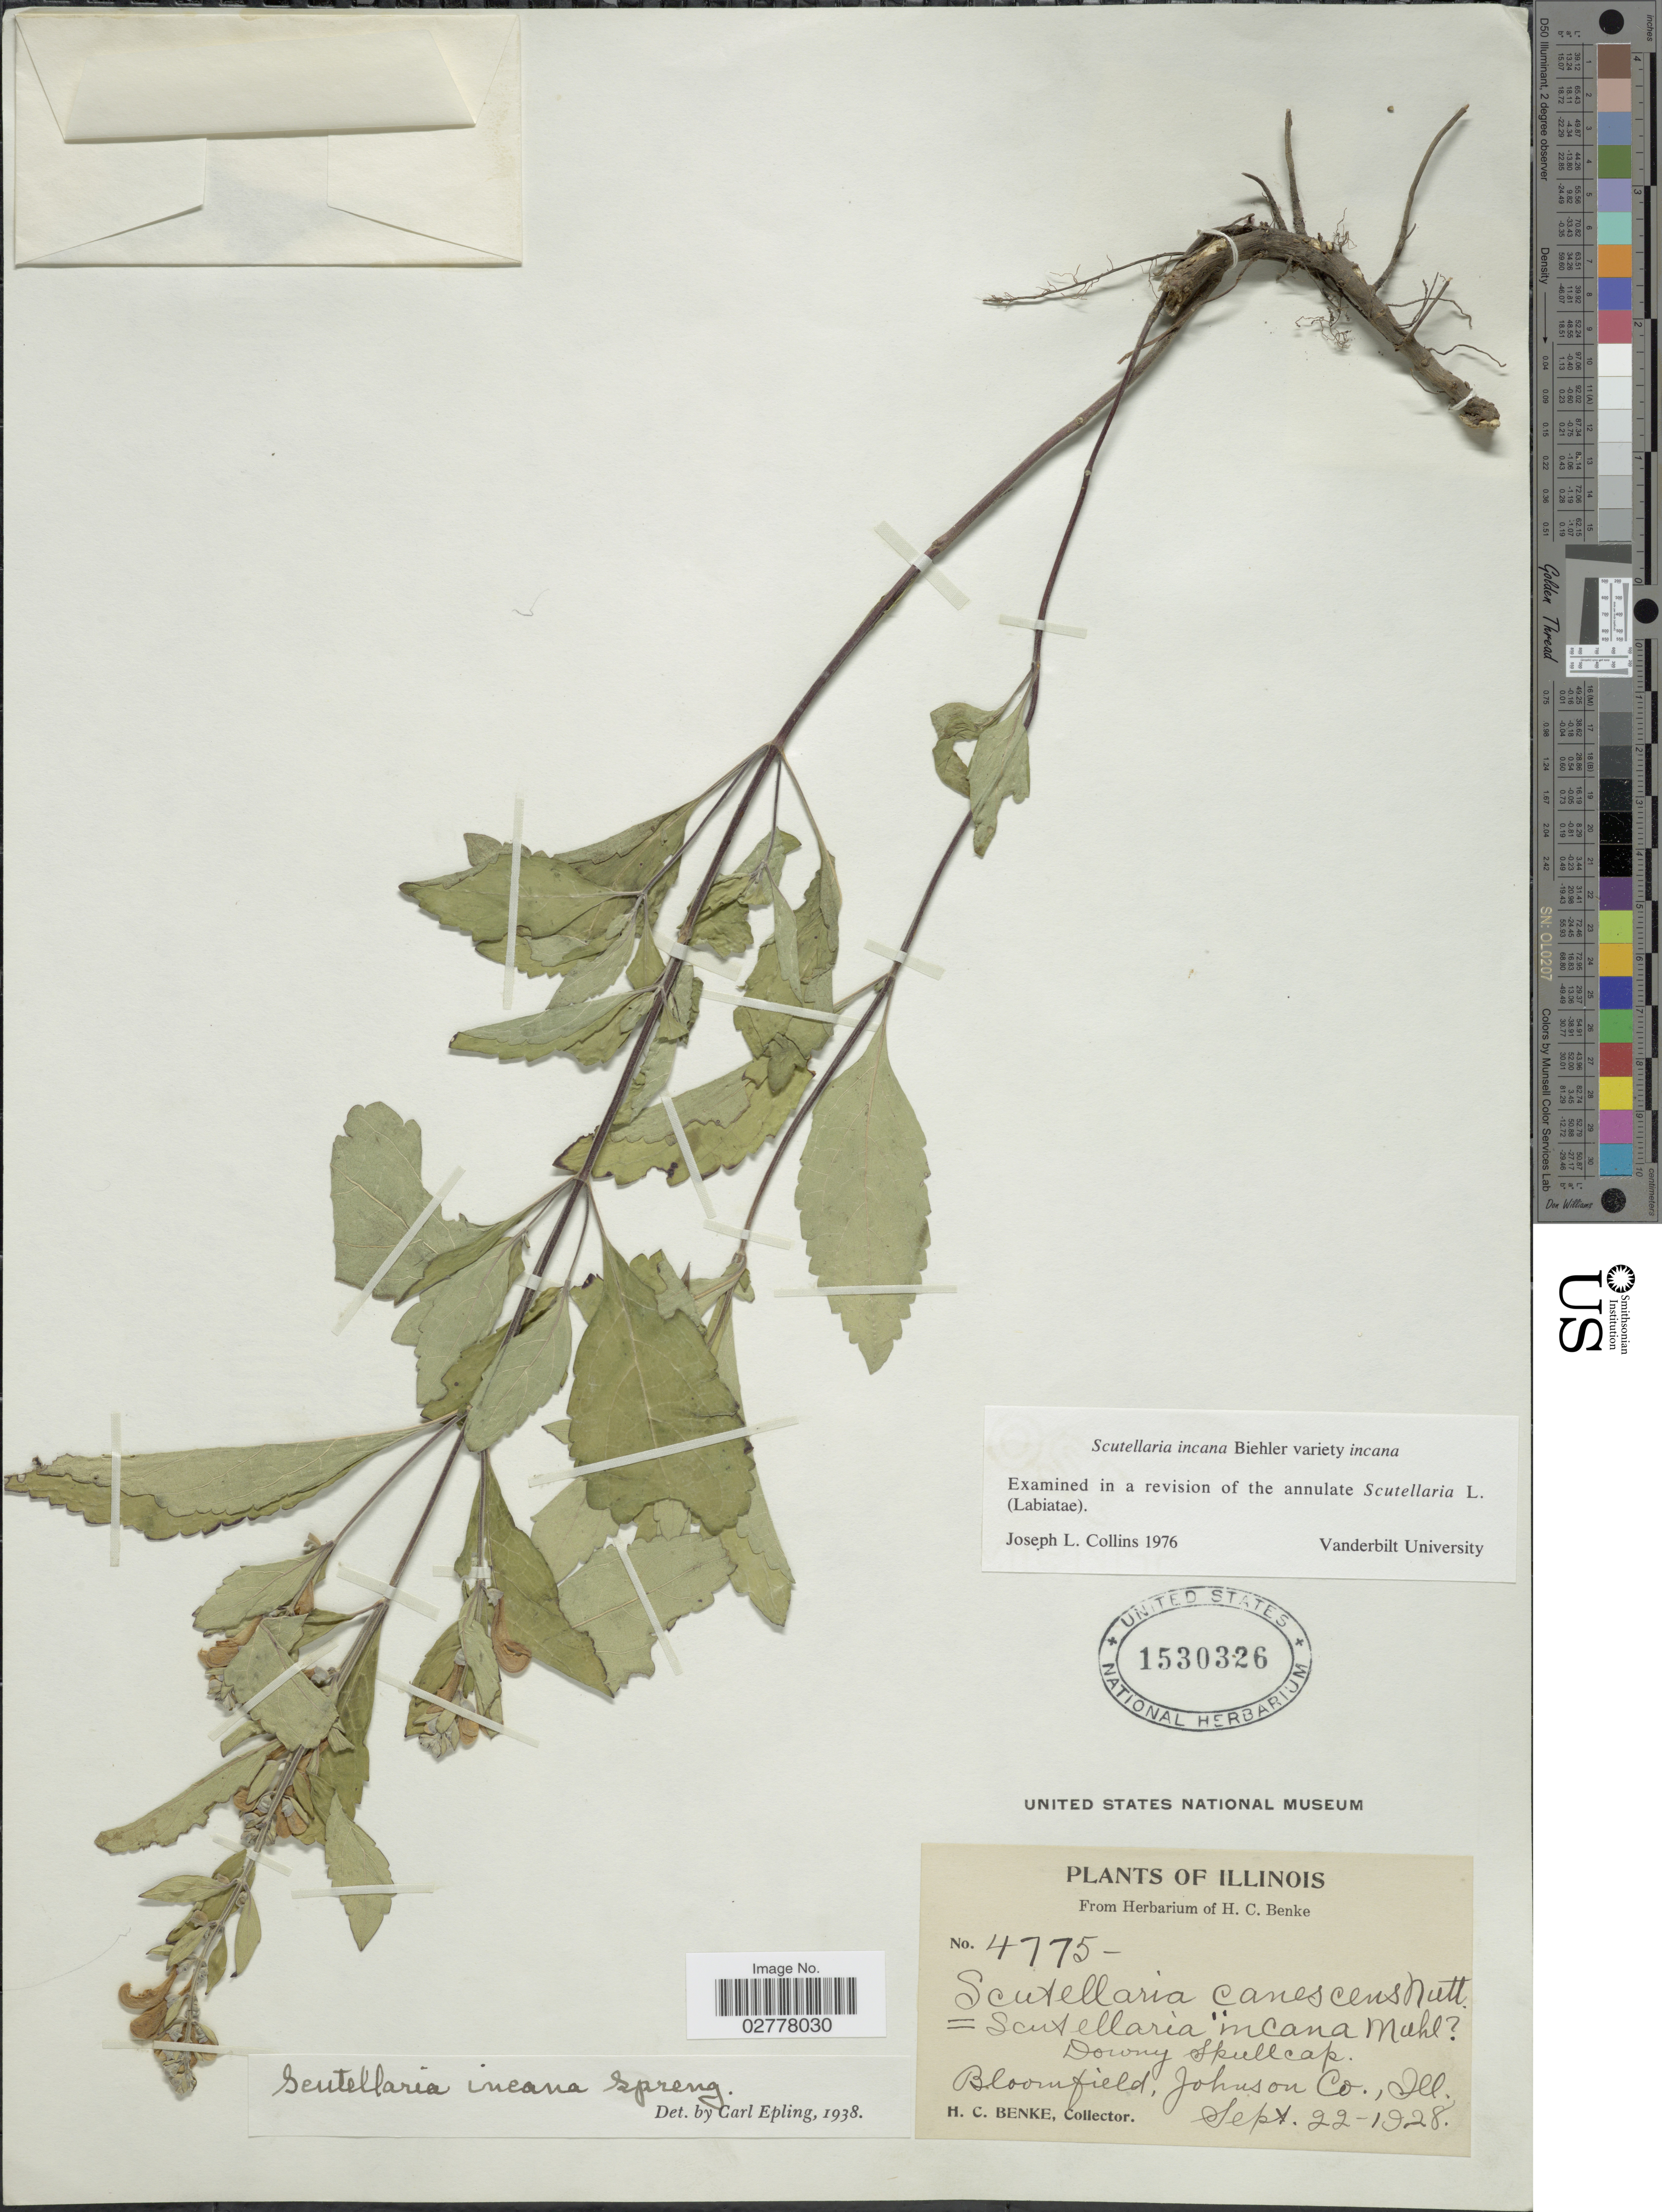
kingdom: Plantae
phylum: Tracheophyta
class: Magnoliopsida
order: Lamiales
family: Lamiaceae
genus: Scutellaria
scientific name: Scutellaria incana var. incana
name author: Biehler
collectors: H. Benke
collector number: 4775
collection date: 1928-09-22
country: United States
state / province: Illinois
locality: Bloomfield, Johnson Co.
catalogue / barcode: US 1530326